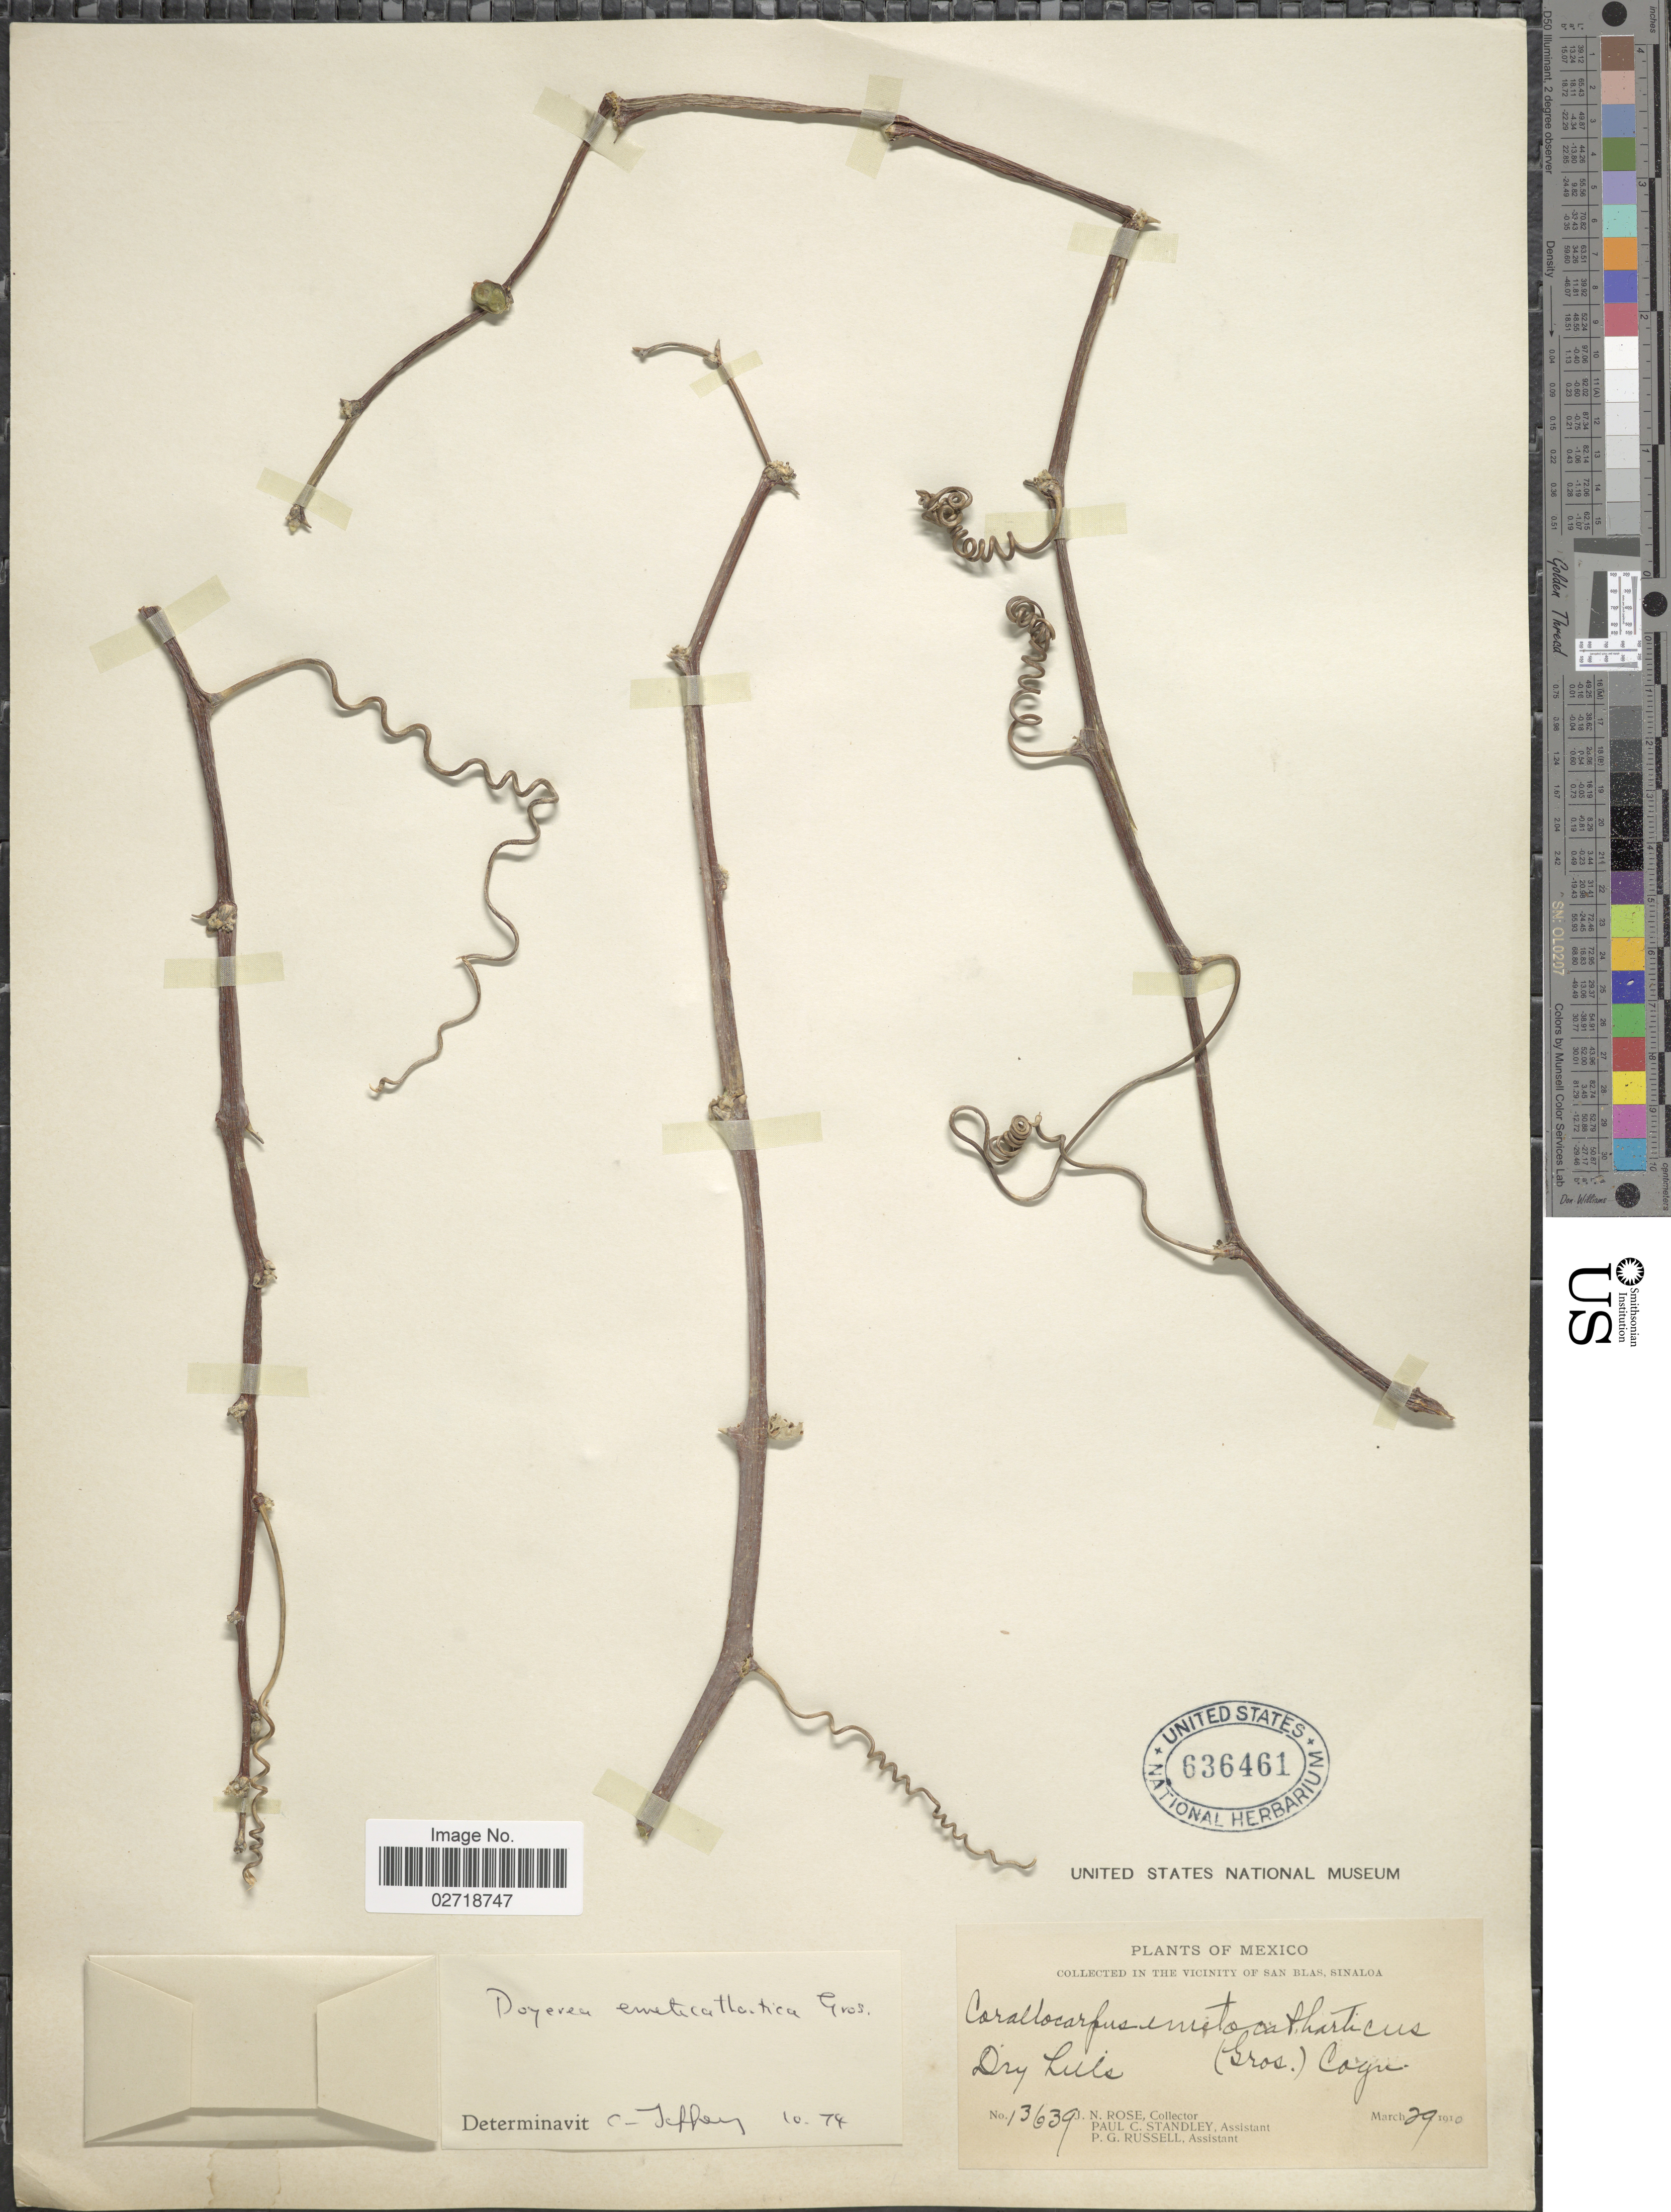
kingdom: Plantae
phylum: Tracheophyta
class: Magnoliopsida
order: Cucurbitales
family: Cucurbitaceae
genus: Doyerea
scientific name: Doyerea emetocathartica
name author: Grousordy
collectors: J. N. Rose, P. C. Standley & P. G. Russell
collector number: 13639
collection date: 1910-03-29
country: Mexico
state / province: Sinaloa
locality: In the vicinity of San Blas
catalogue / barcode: US 636461